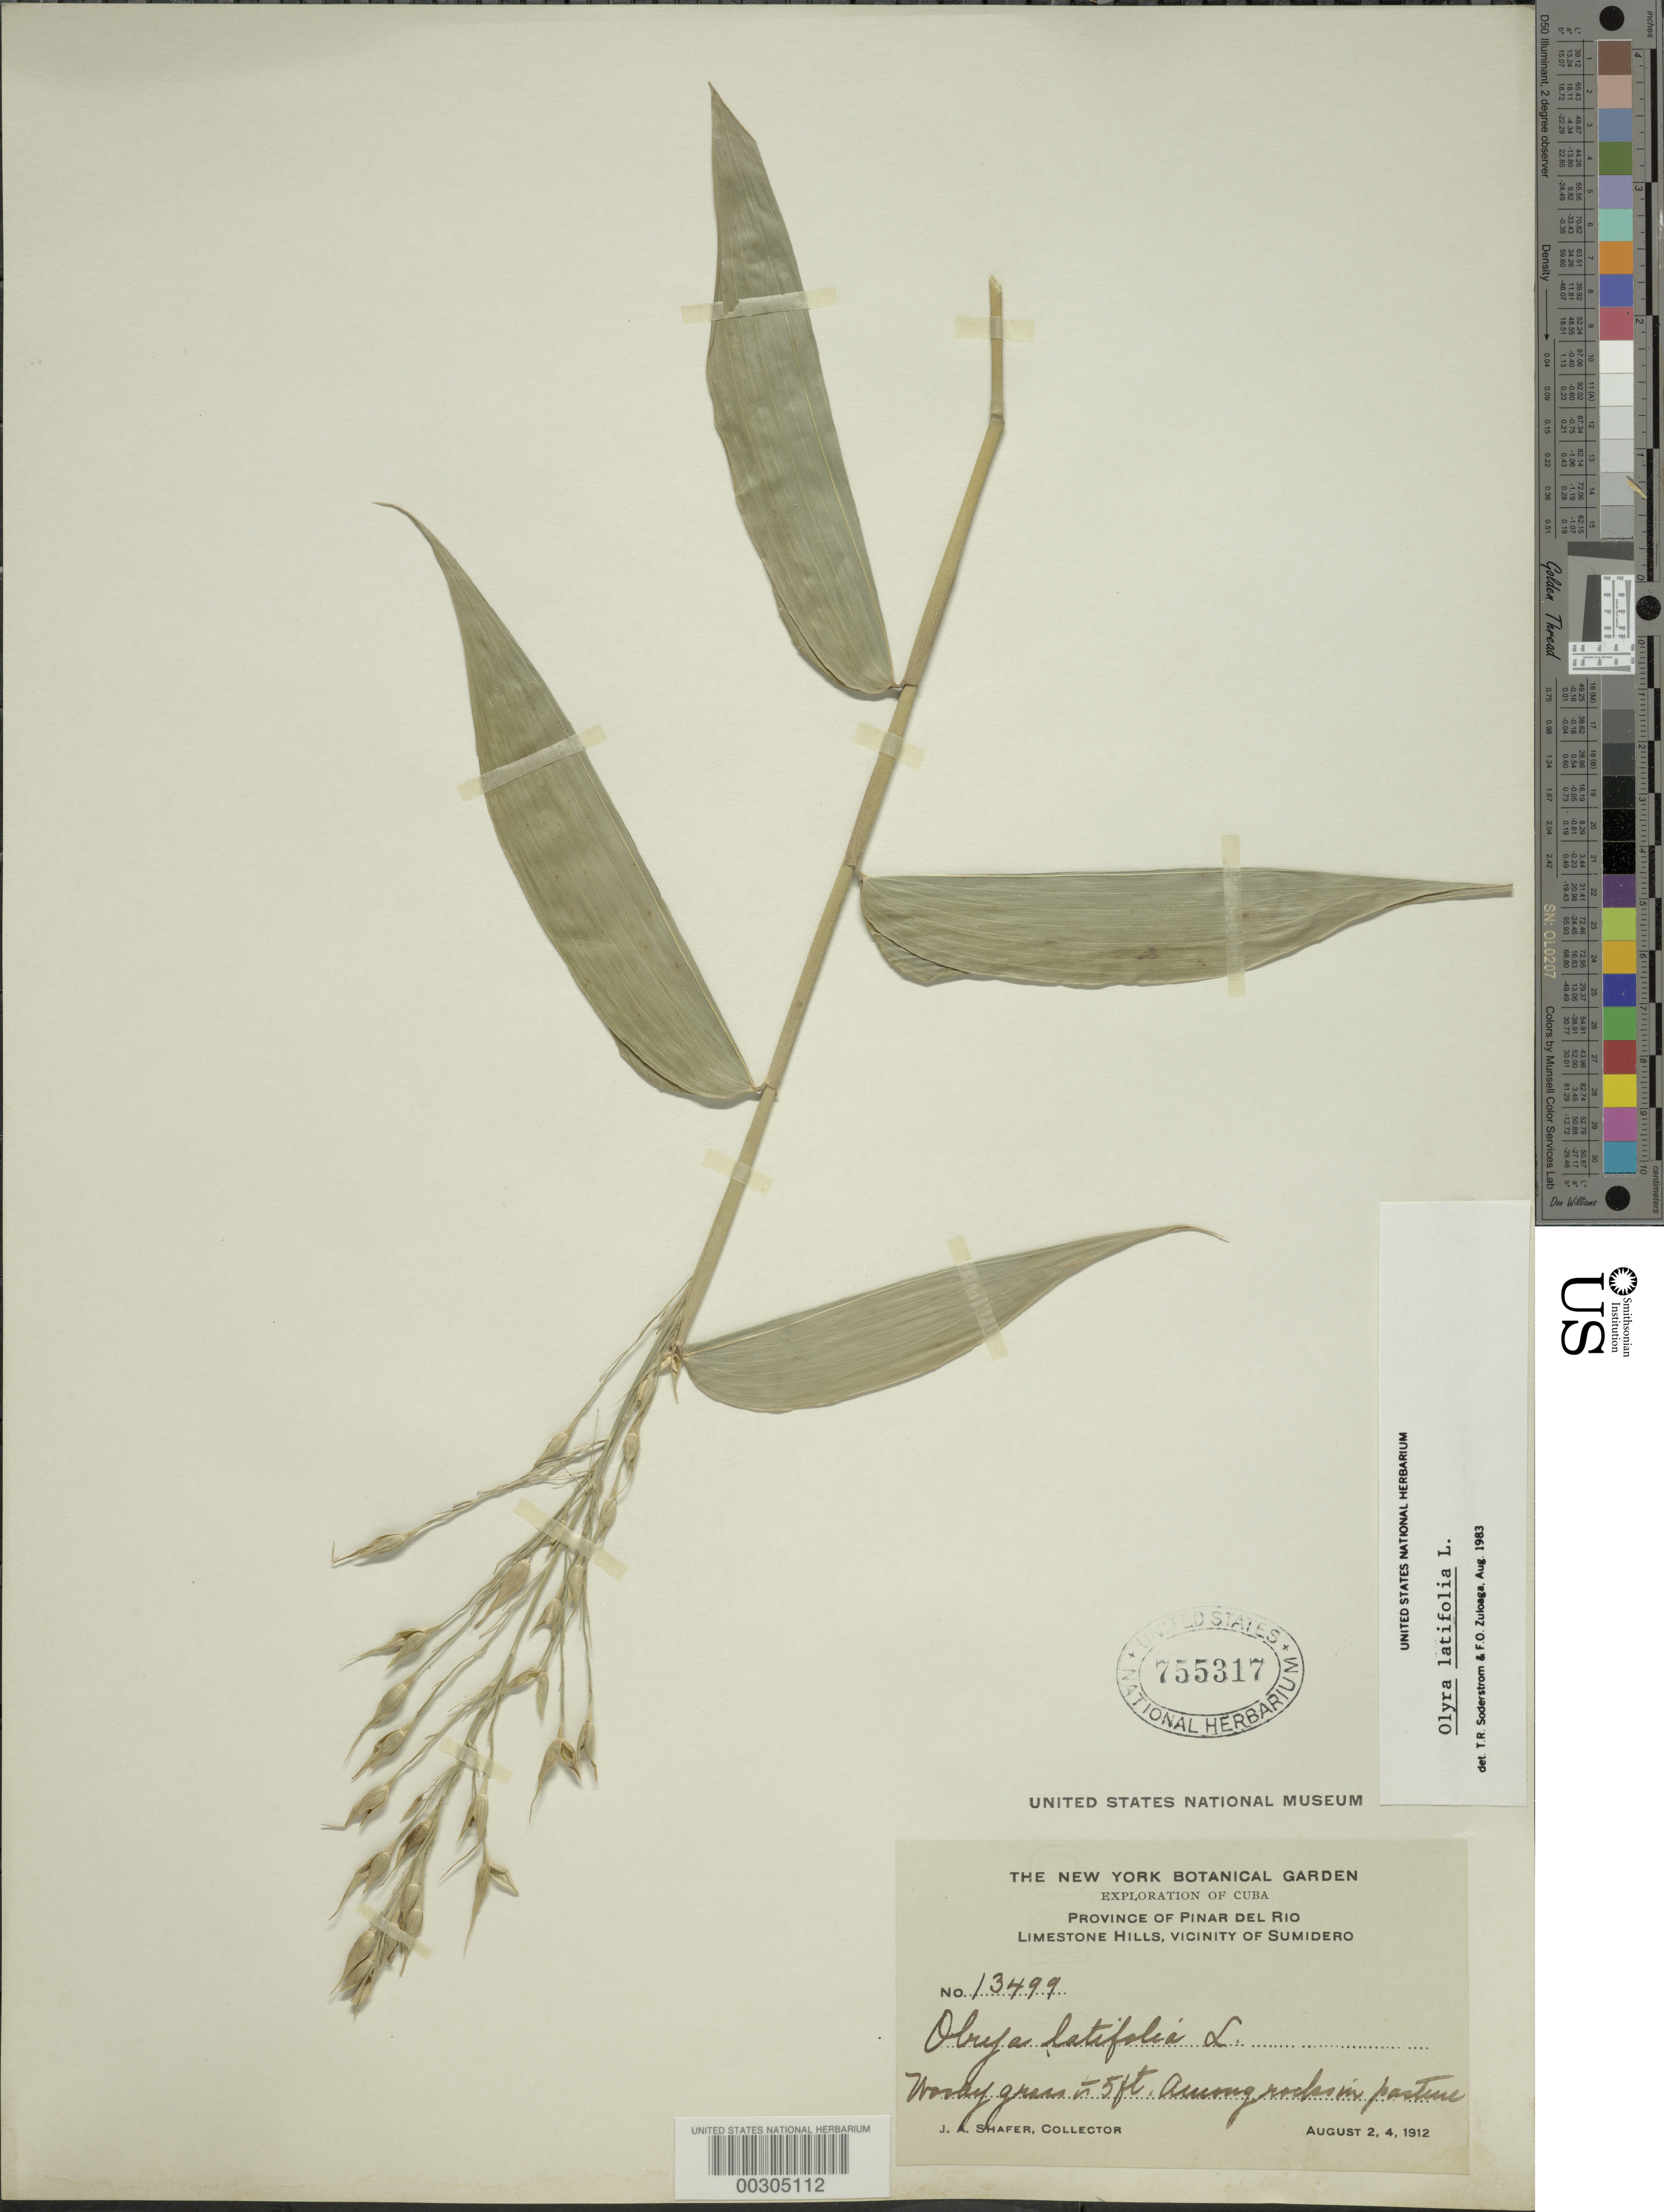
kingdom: Plantae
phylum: Tracheophyta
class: Liliopsida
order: Poales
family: Poaceae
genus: Olyra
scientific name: Olyra latifolia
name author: L.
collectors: J. A. Shafer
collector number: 13499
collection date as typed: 02 Aug 1912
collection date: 1912-08-02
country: Cuba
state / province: Pinar del Río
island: Greater Antilles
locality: Sumidero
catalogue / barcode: US 755317